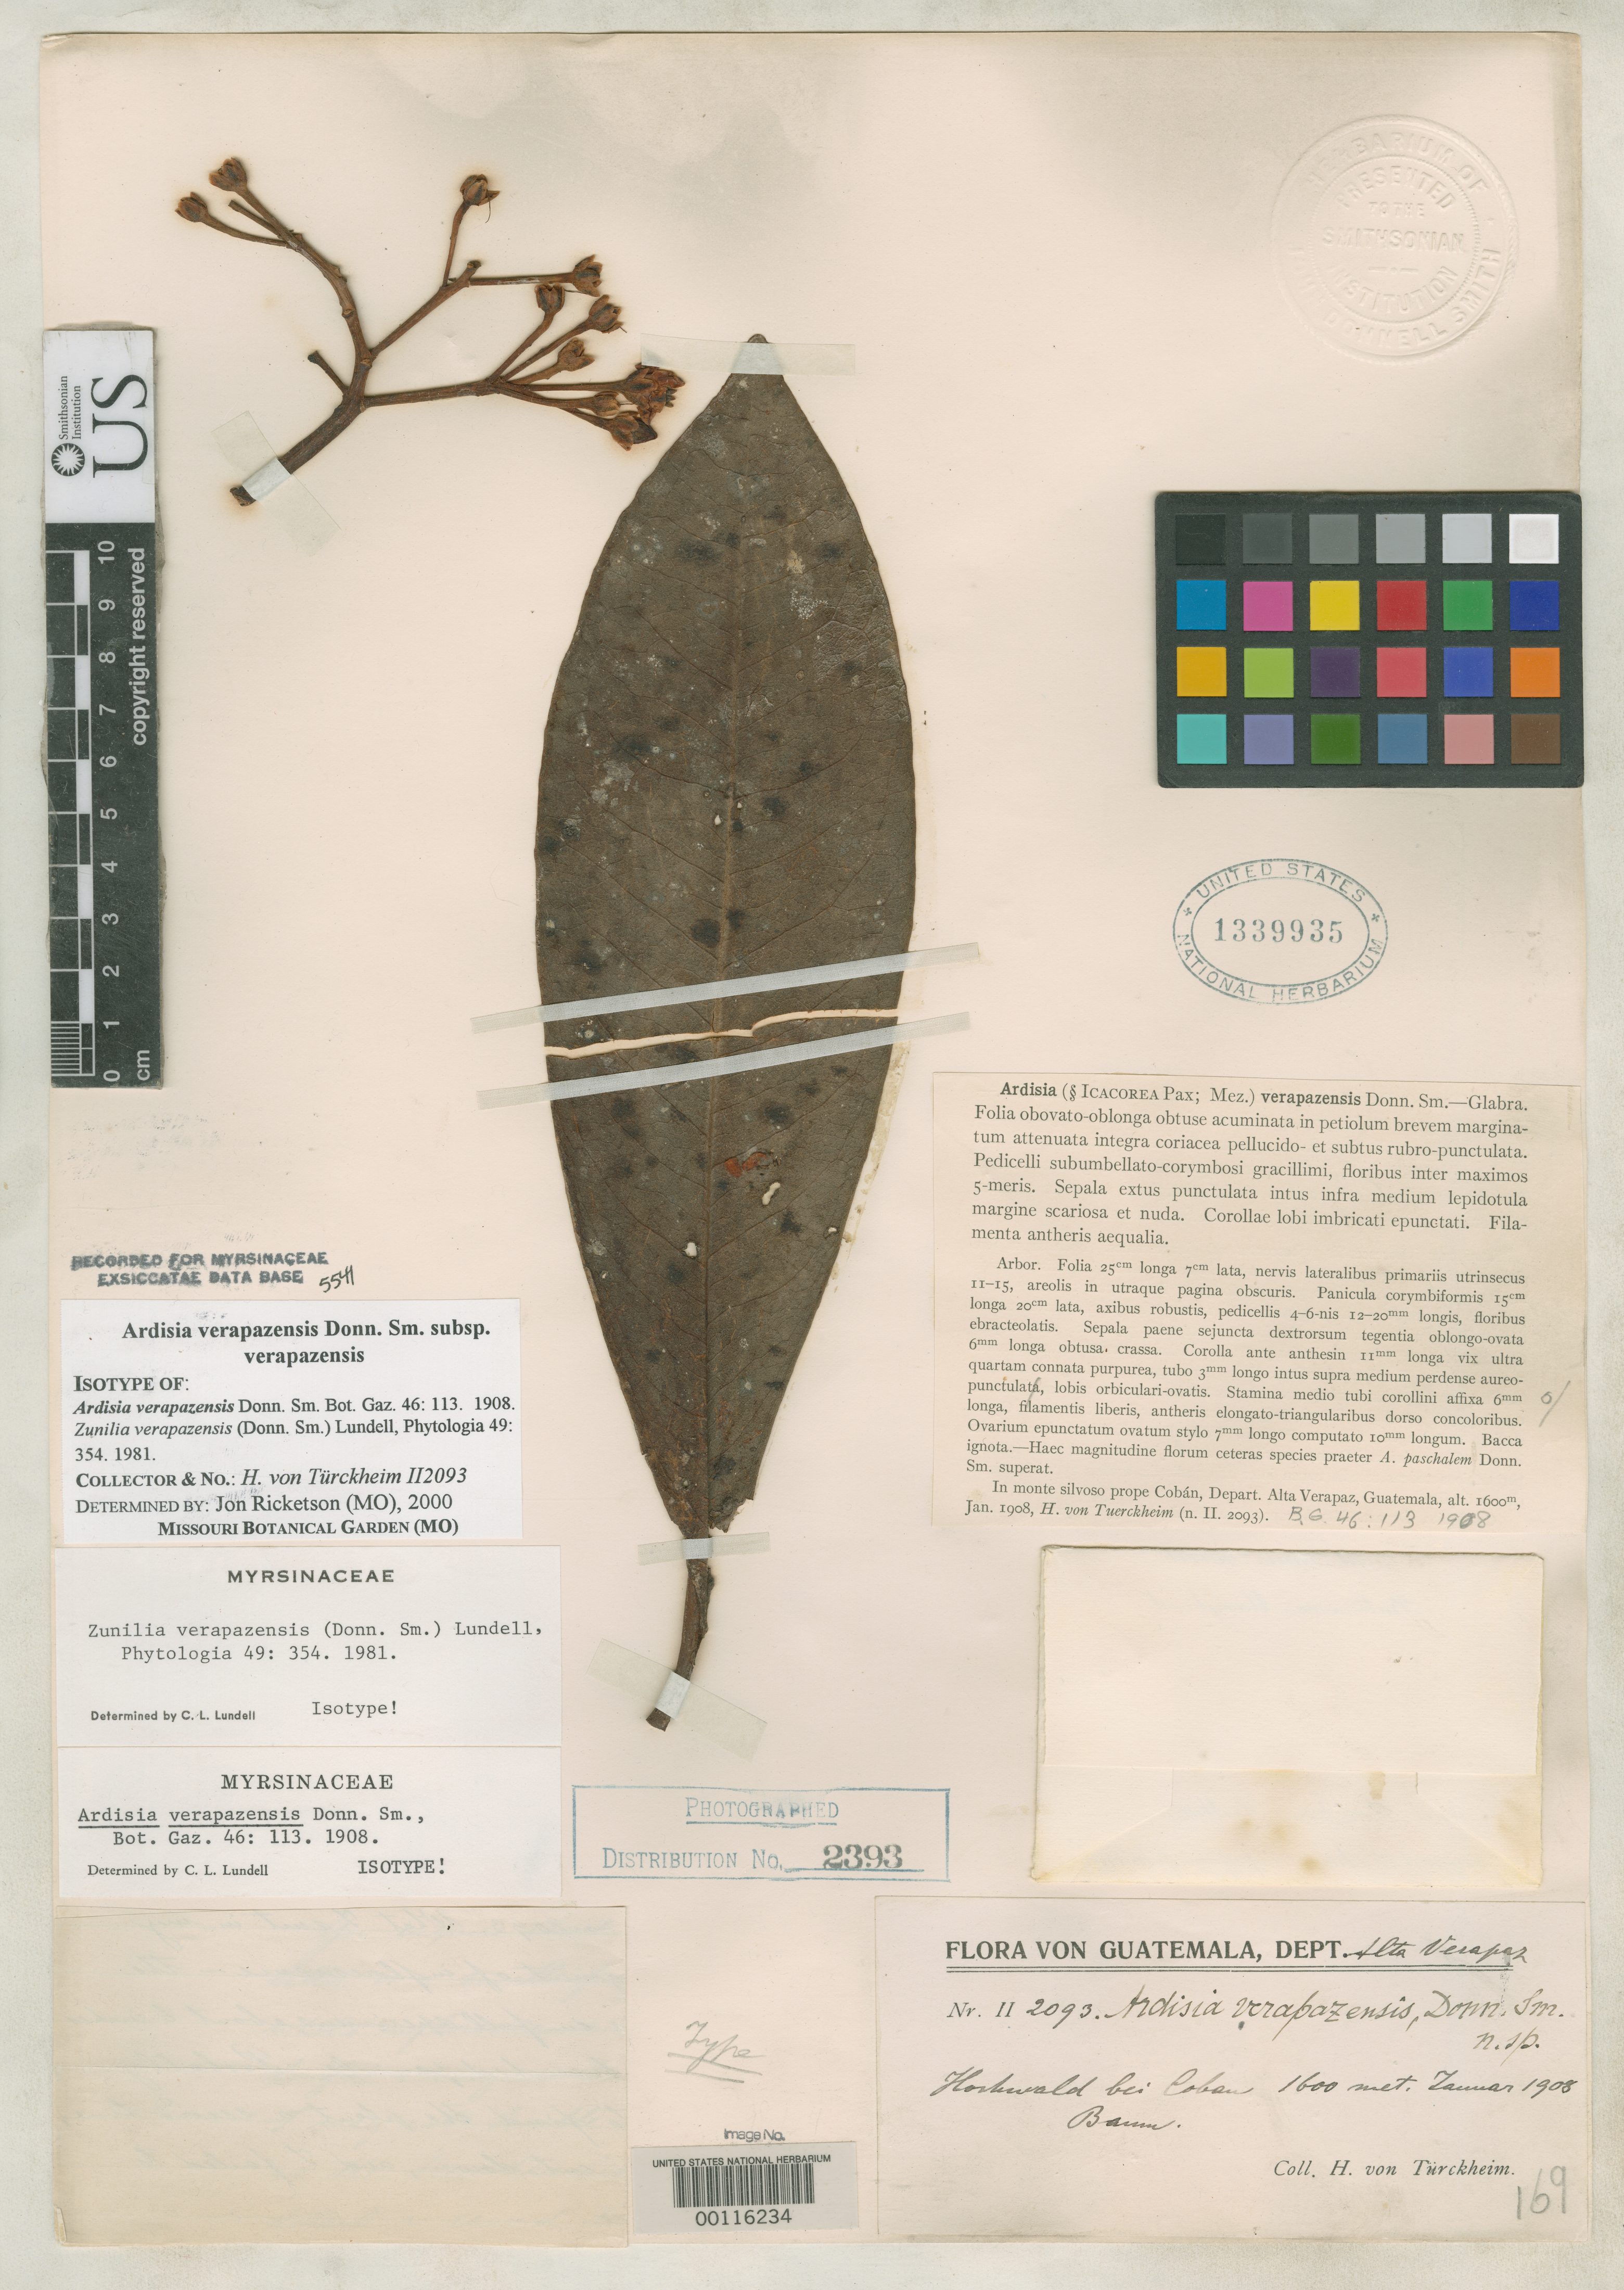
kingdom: Plantae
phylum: Tracheophyta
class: Magnoliopsida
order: Ericales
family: Primulaceae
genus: Ardisia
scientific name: Ardisia verapazensis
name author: Donn. Sm.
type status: Type Collection; Isolectotype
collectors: H. von Türckheim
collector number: II 2093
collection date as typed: Jan 1908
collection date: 1908-01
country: Guatemala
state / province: Alta Verapaz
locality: Cobán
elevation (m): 1600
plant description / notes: One of 2 (originally 3) US sheets received from the John Donnell Smith herbarium (USNH 1339935, 1339936) [1339937 was de-accessioned & given as gift to LL]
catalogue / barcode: US 1339935